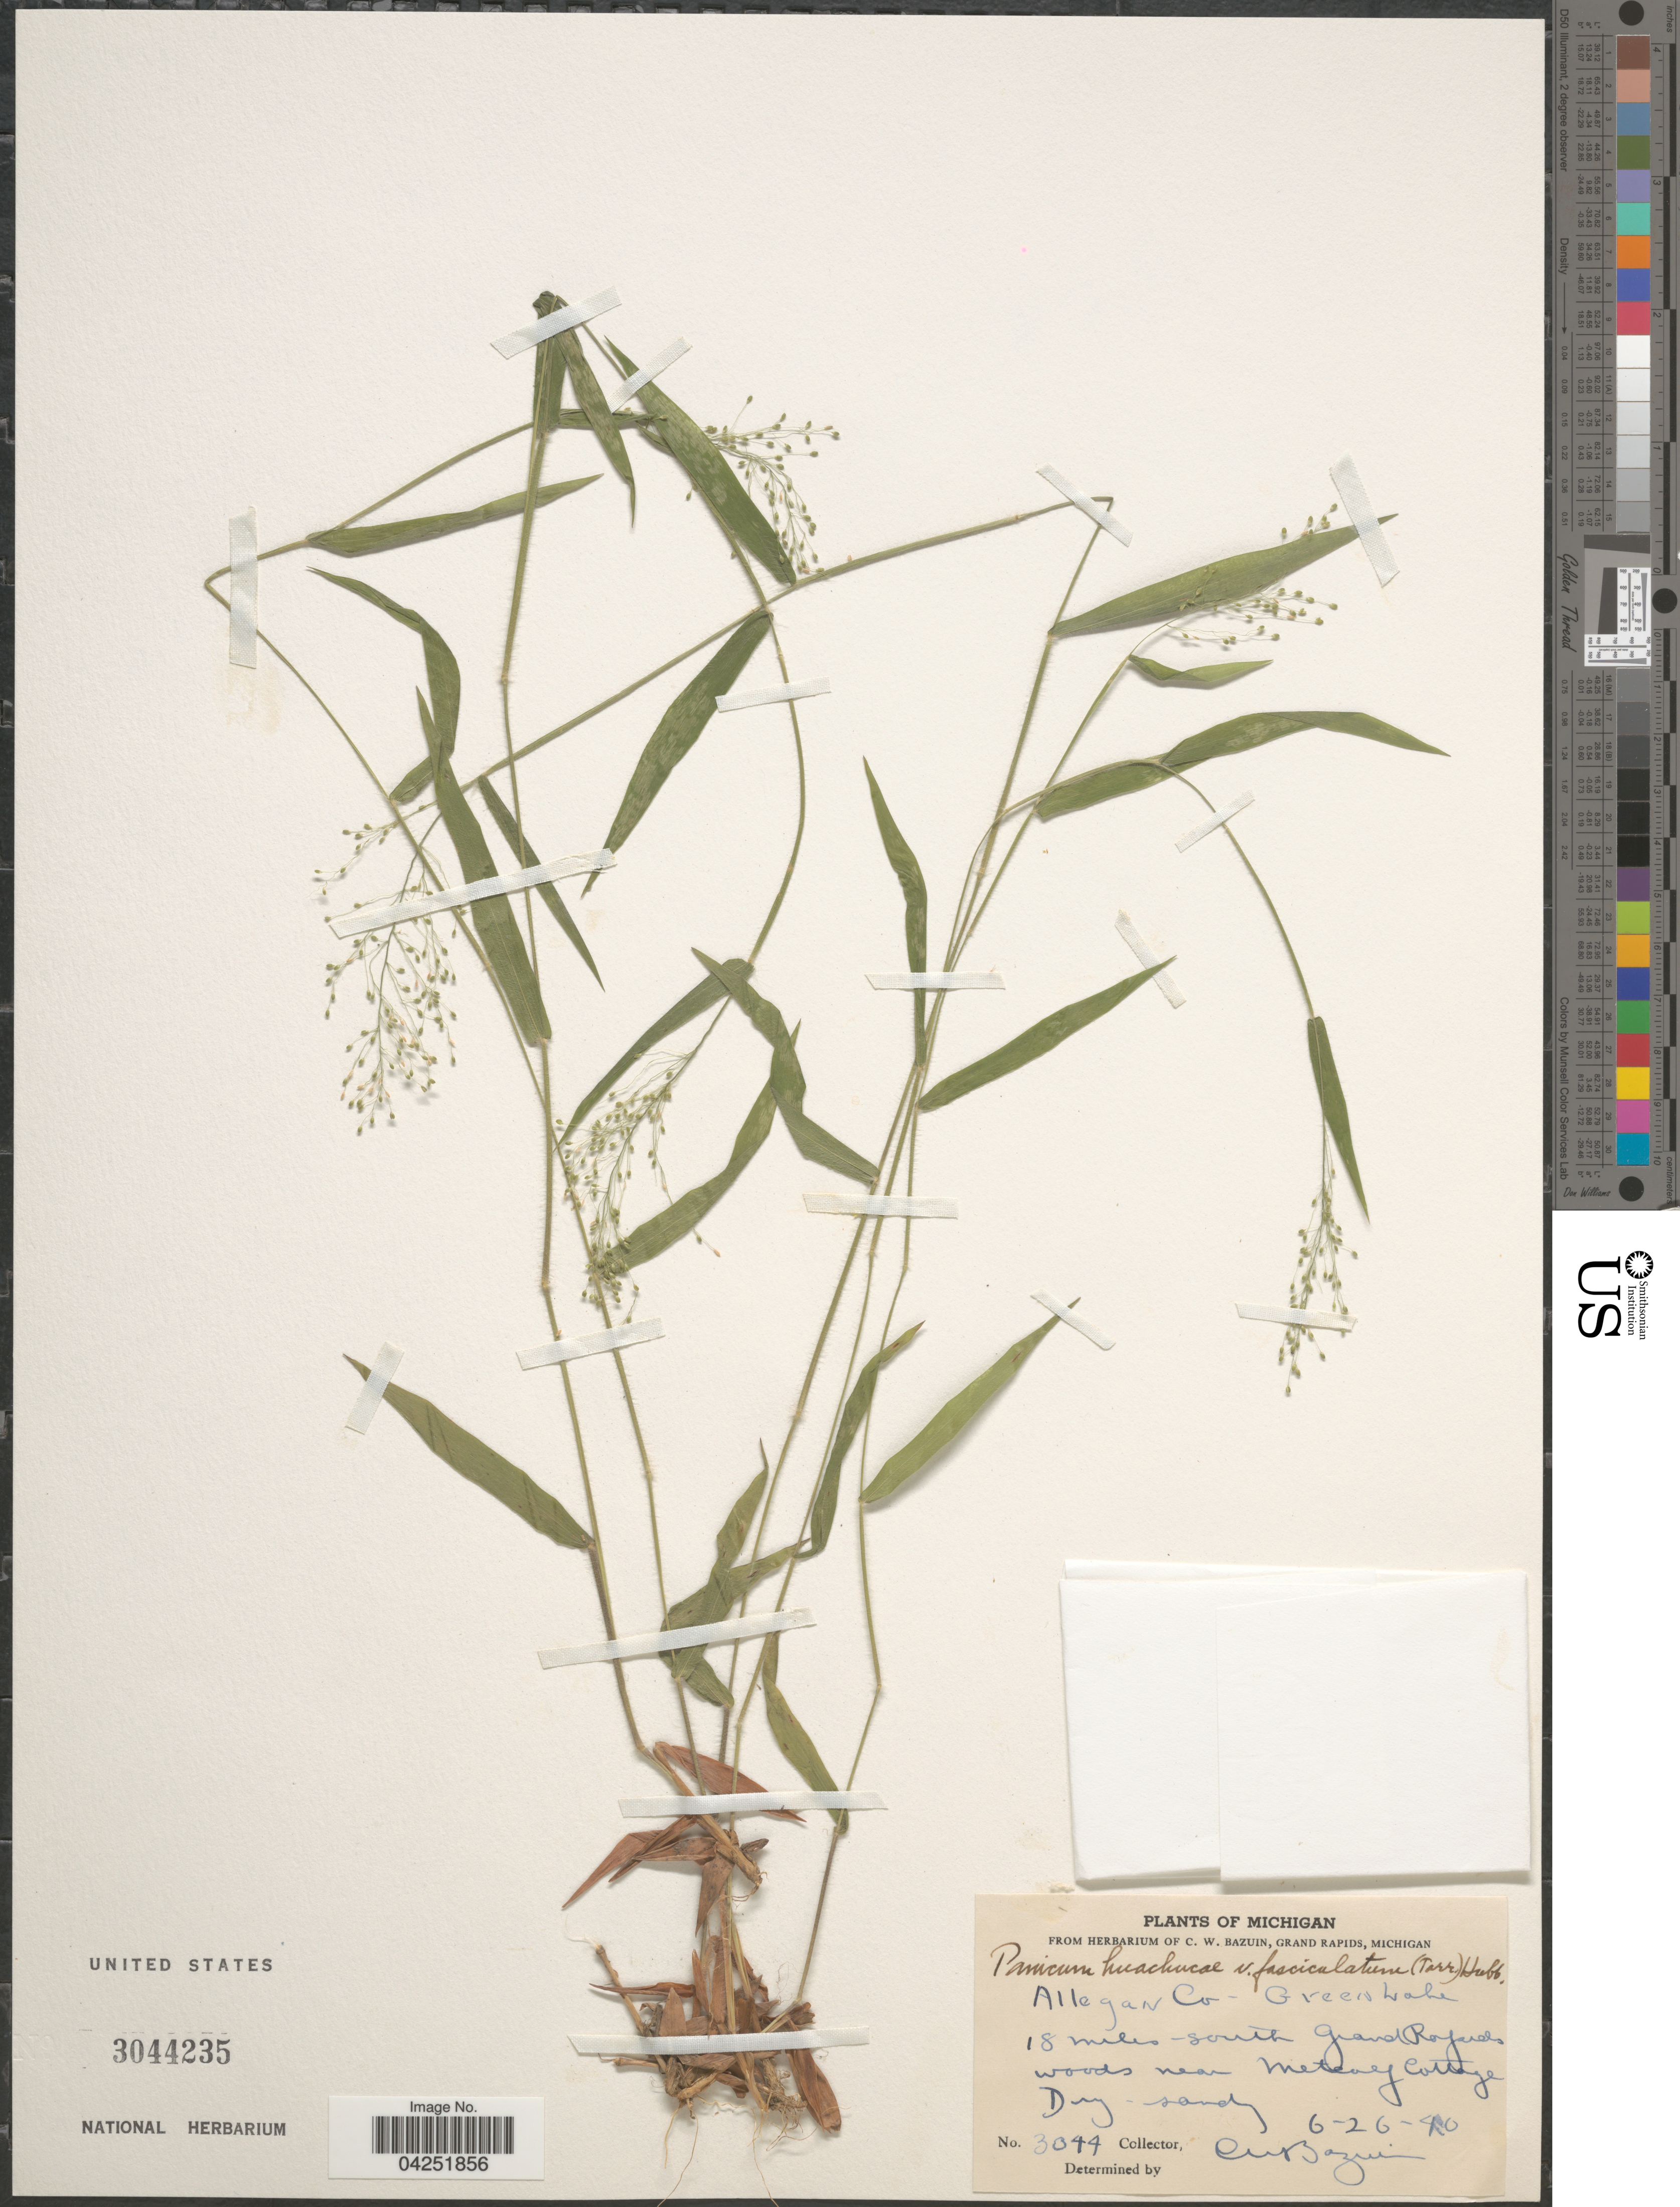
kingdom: Plantae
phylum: Tracheophyta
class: Liliopsida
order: Poales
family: Poaceae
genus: Dichanthelium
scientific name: Dichanthelium acuminatum var. fasciculatum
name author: (Torr.) Freckmann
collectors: C. Bazuin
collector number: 3044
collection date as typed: Transcribed d/m/y: 26/6/40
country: United States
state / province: Michigan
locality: Allegan Co - Green Lake. 18 miles-south Grand Rapids woods near Metcalf Cottage.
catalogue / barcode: US 3044235